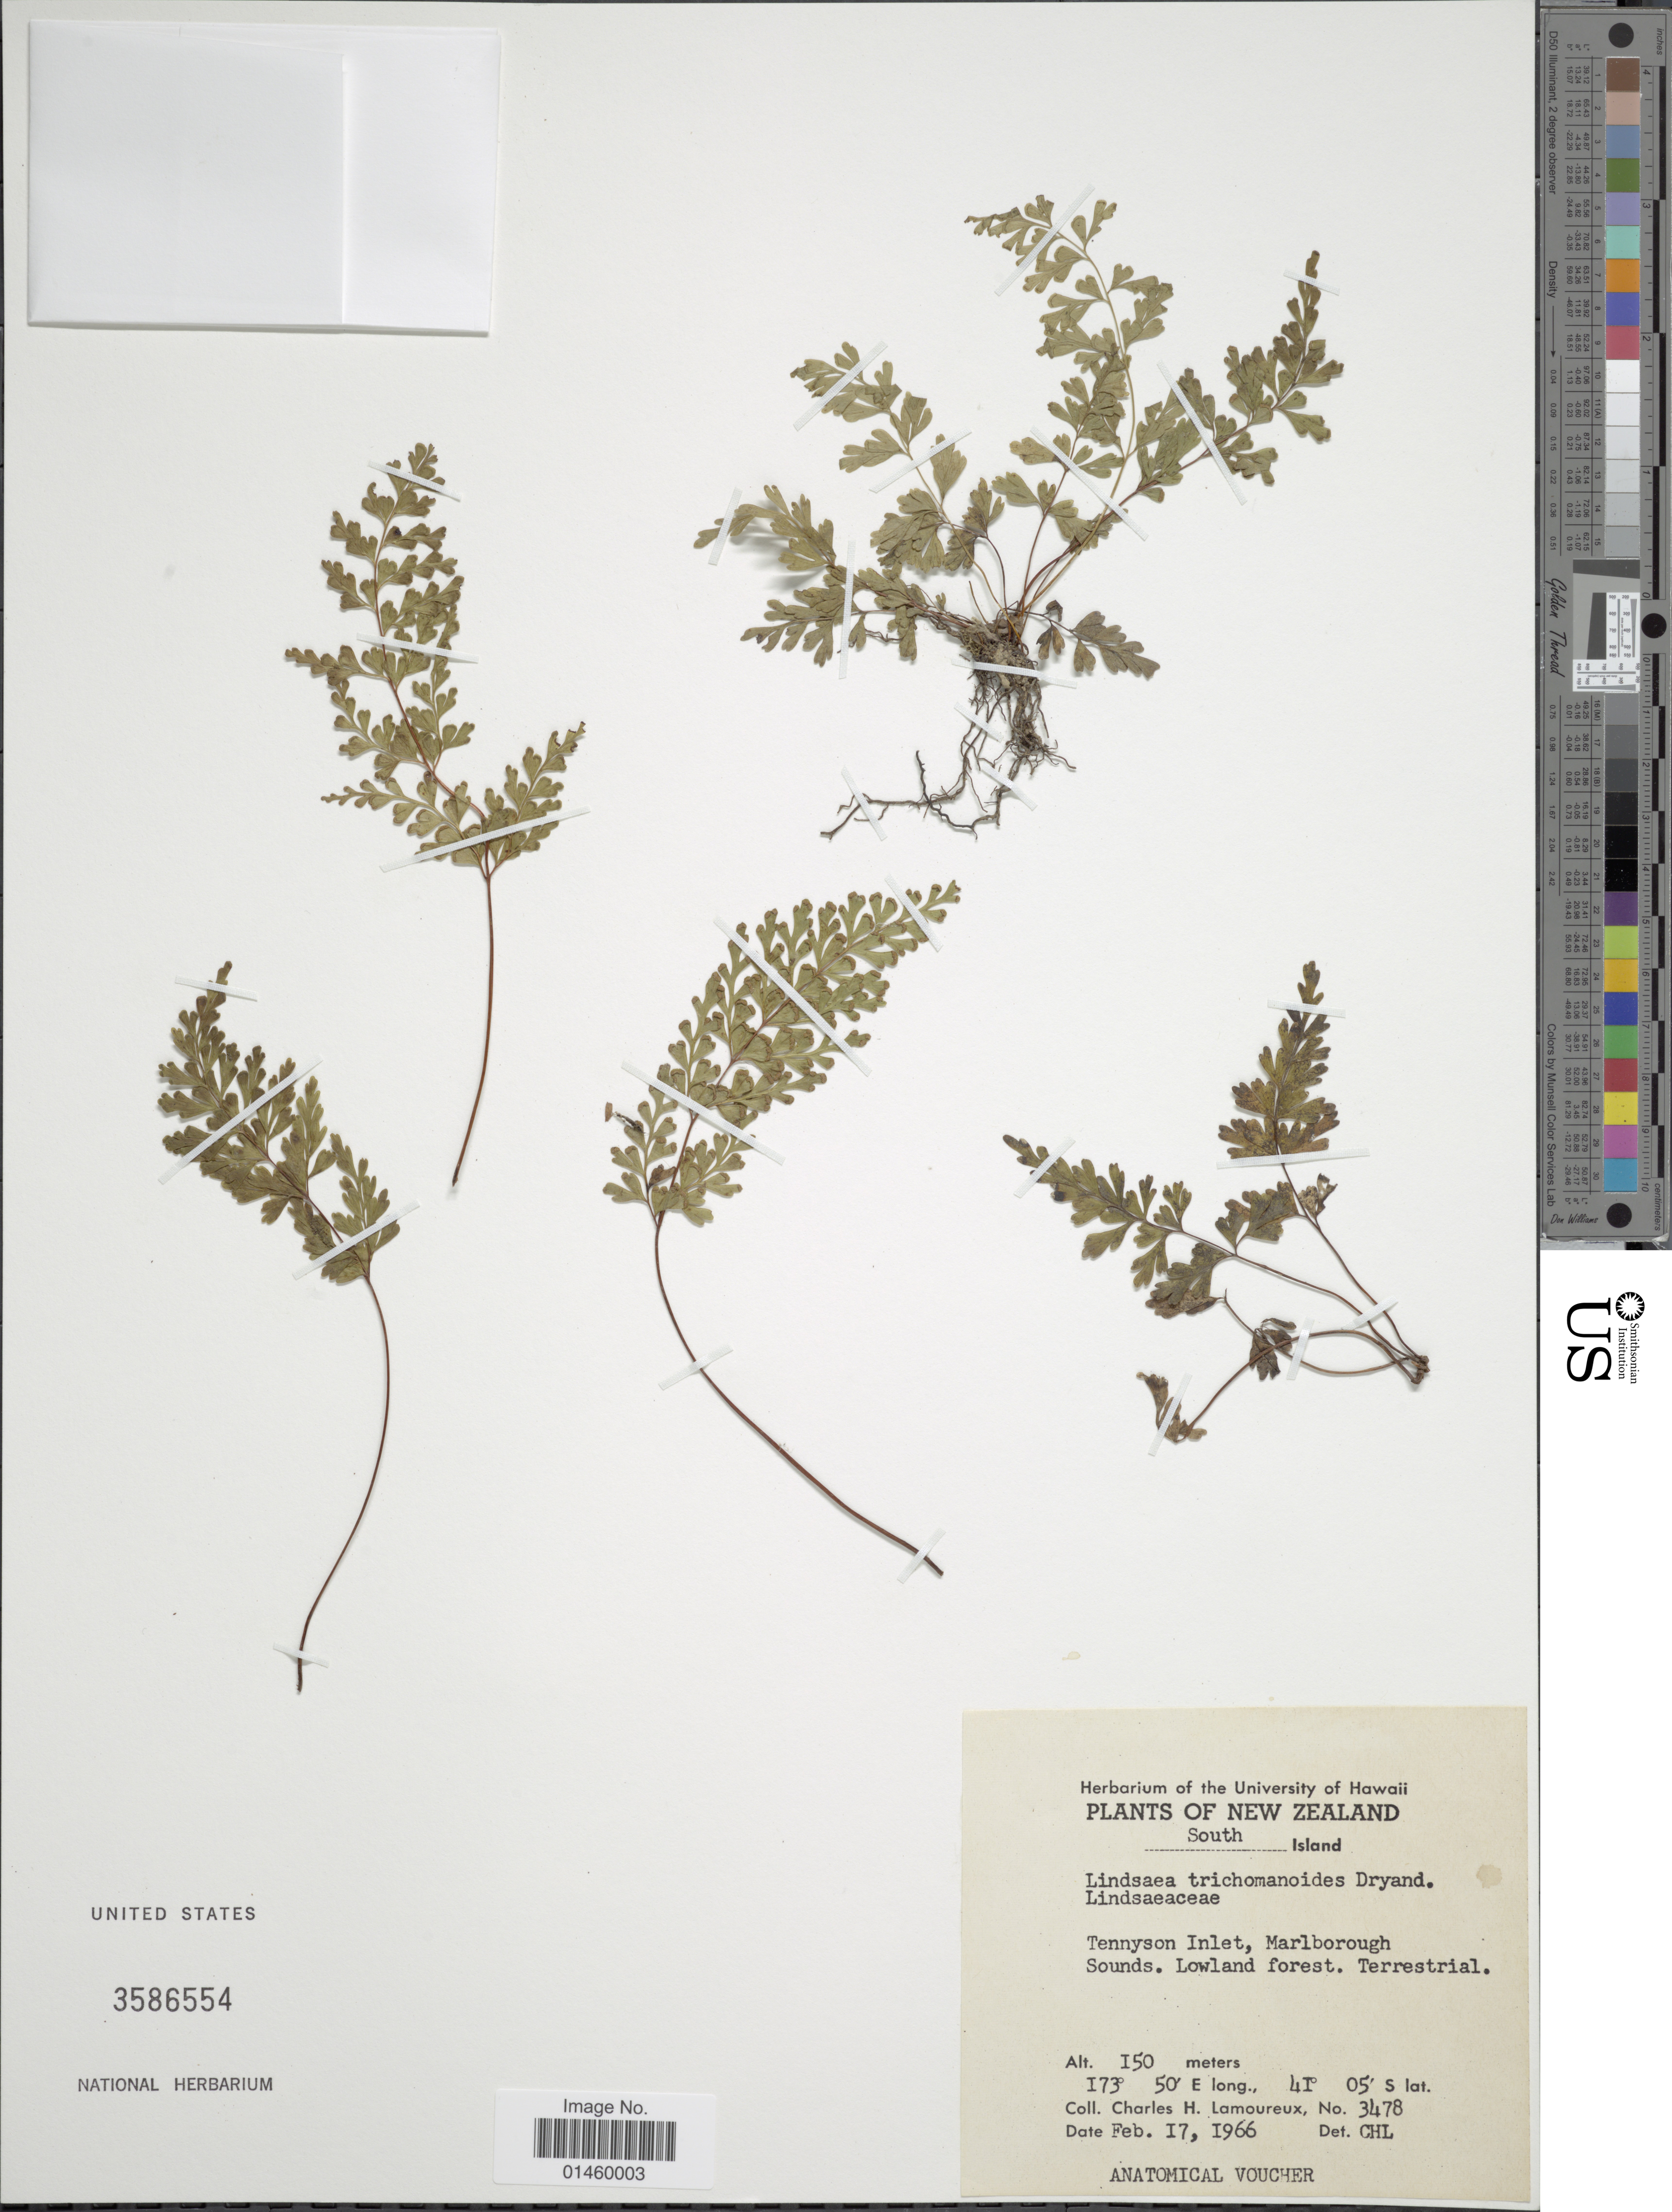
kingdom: Plantae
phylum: Tracheophyta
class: Polypodiopsida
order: Polypodiales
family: Lindsaeaceae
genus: Lindsaea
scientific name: Lindsaea trichomanoides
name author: Dryand.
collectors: C. Lamourex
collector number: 3478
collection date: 1966-02-17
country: New Zealand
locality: South Island. Tennyson Inlet, Marlborough Sounds.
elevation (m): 150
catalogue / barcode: US 3586554